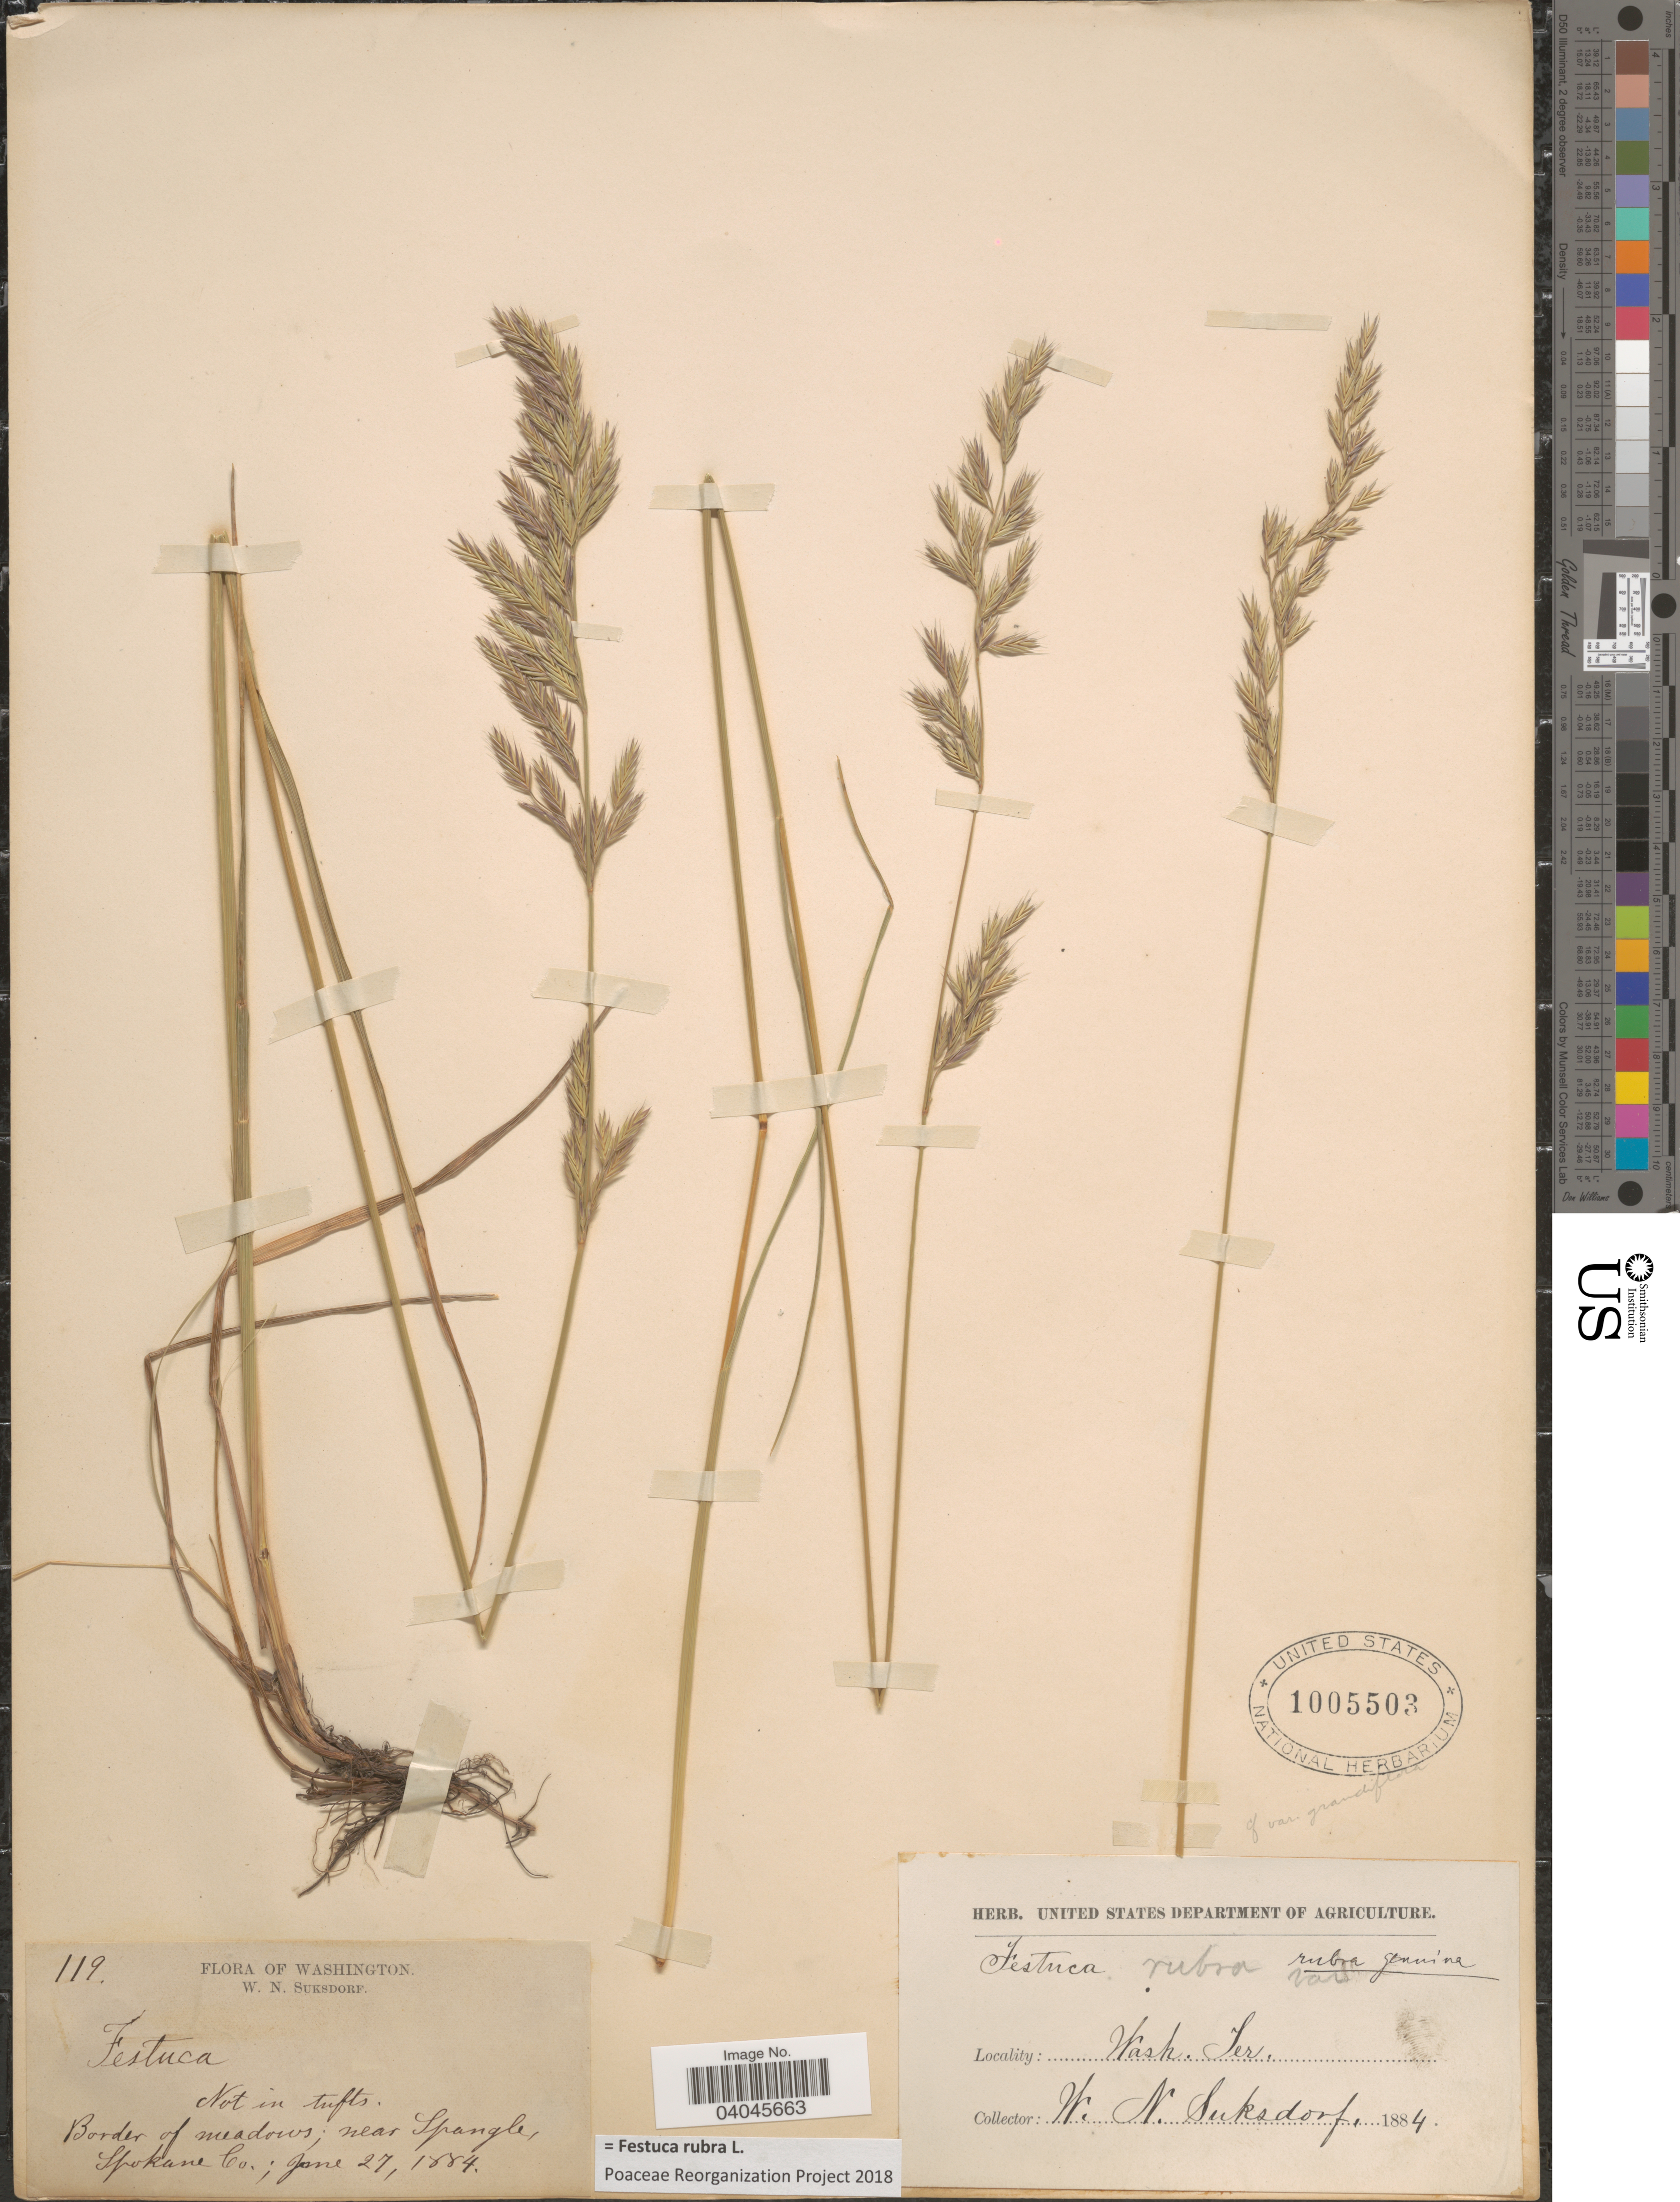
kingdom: Plantae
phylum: Tracheophyta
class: Liliopsida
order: Poales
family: Poaceae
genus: Festuca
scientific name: Festuca rubra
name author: L.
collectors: W. N. Suksdorf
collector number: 119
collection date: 1884-06-27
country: United States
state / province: Washington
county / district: Spokane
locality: Border of meadows; near Spangle, Spokane Co. Wash Ter.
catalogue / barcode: US 1005503